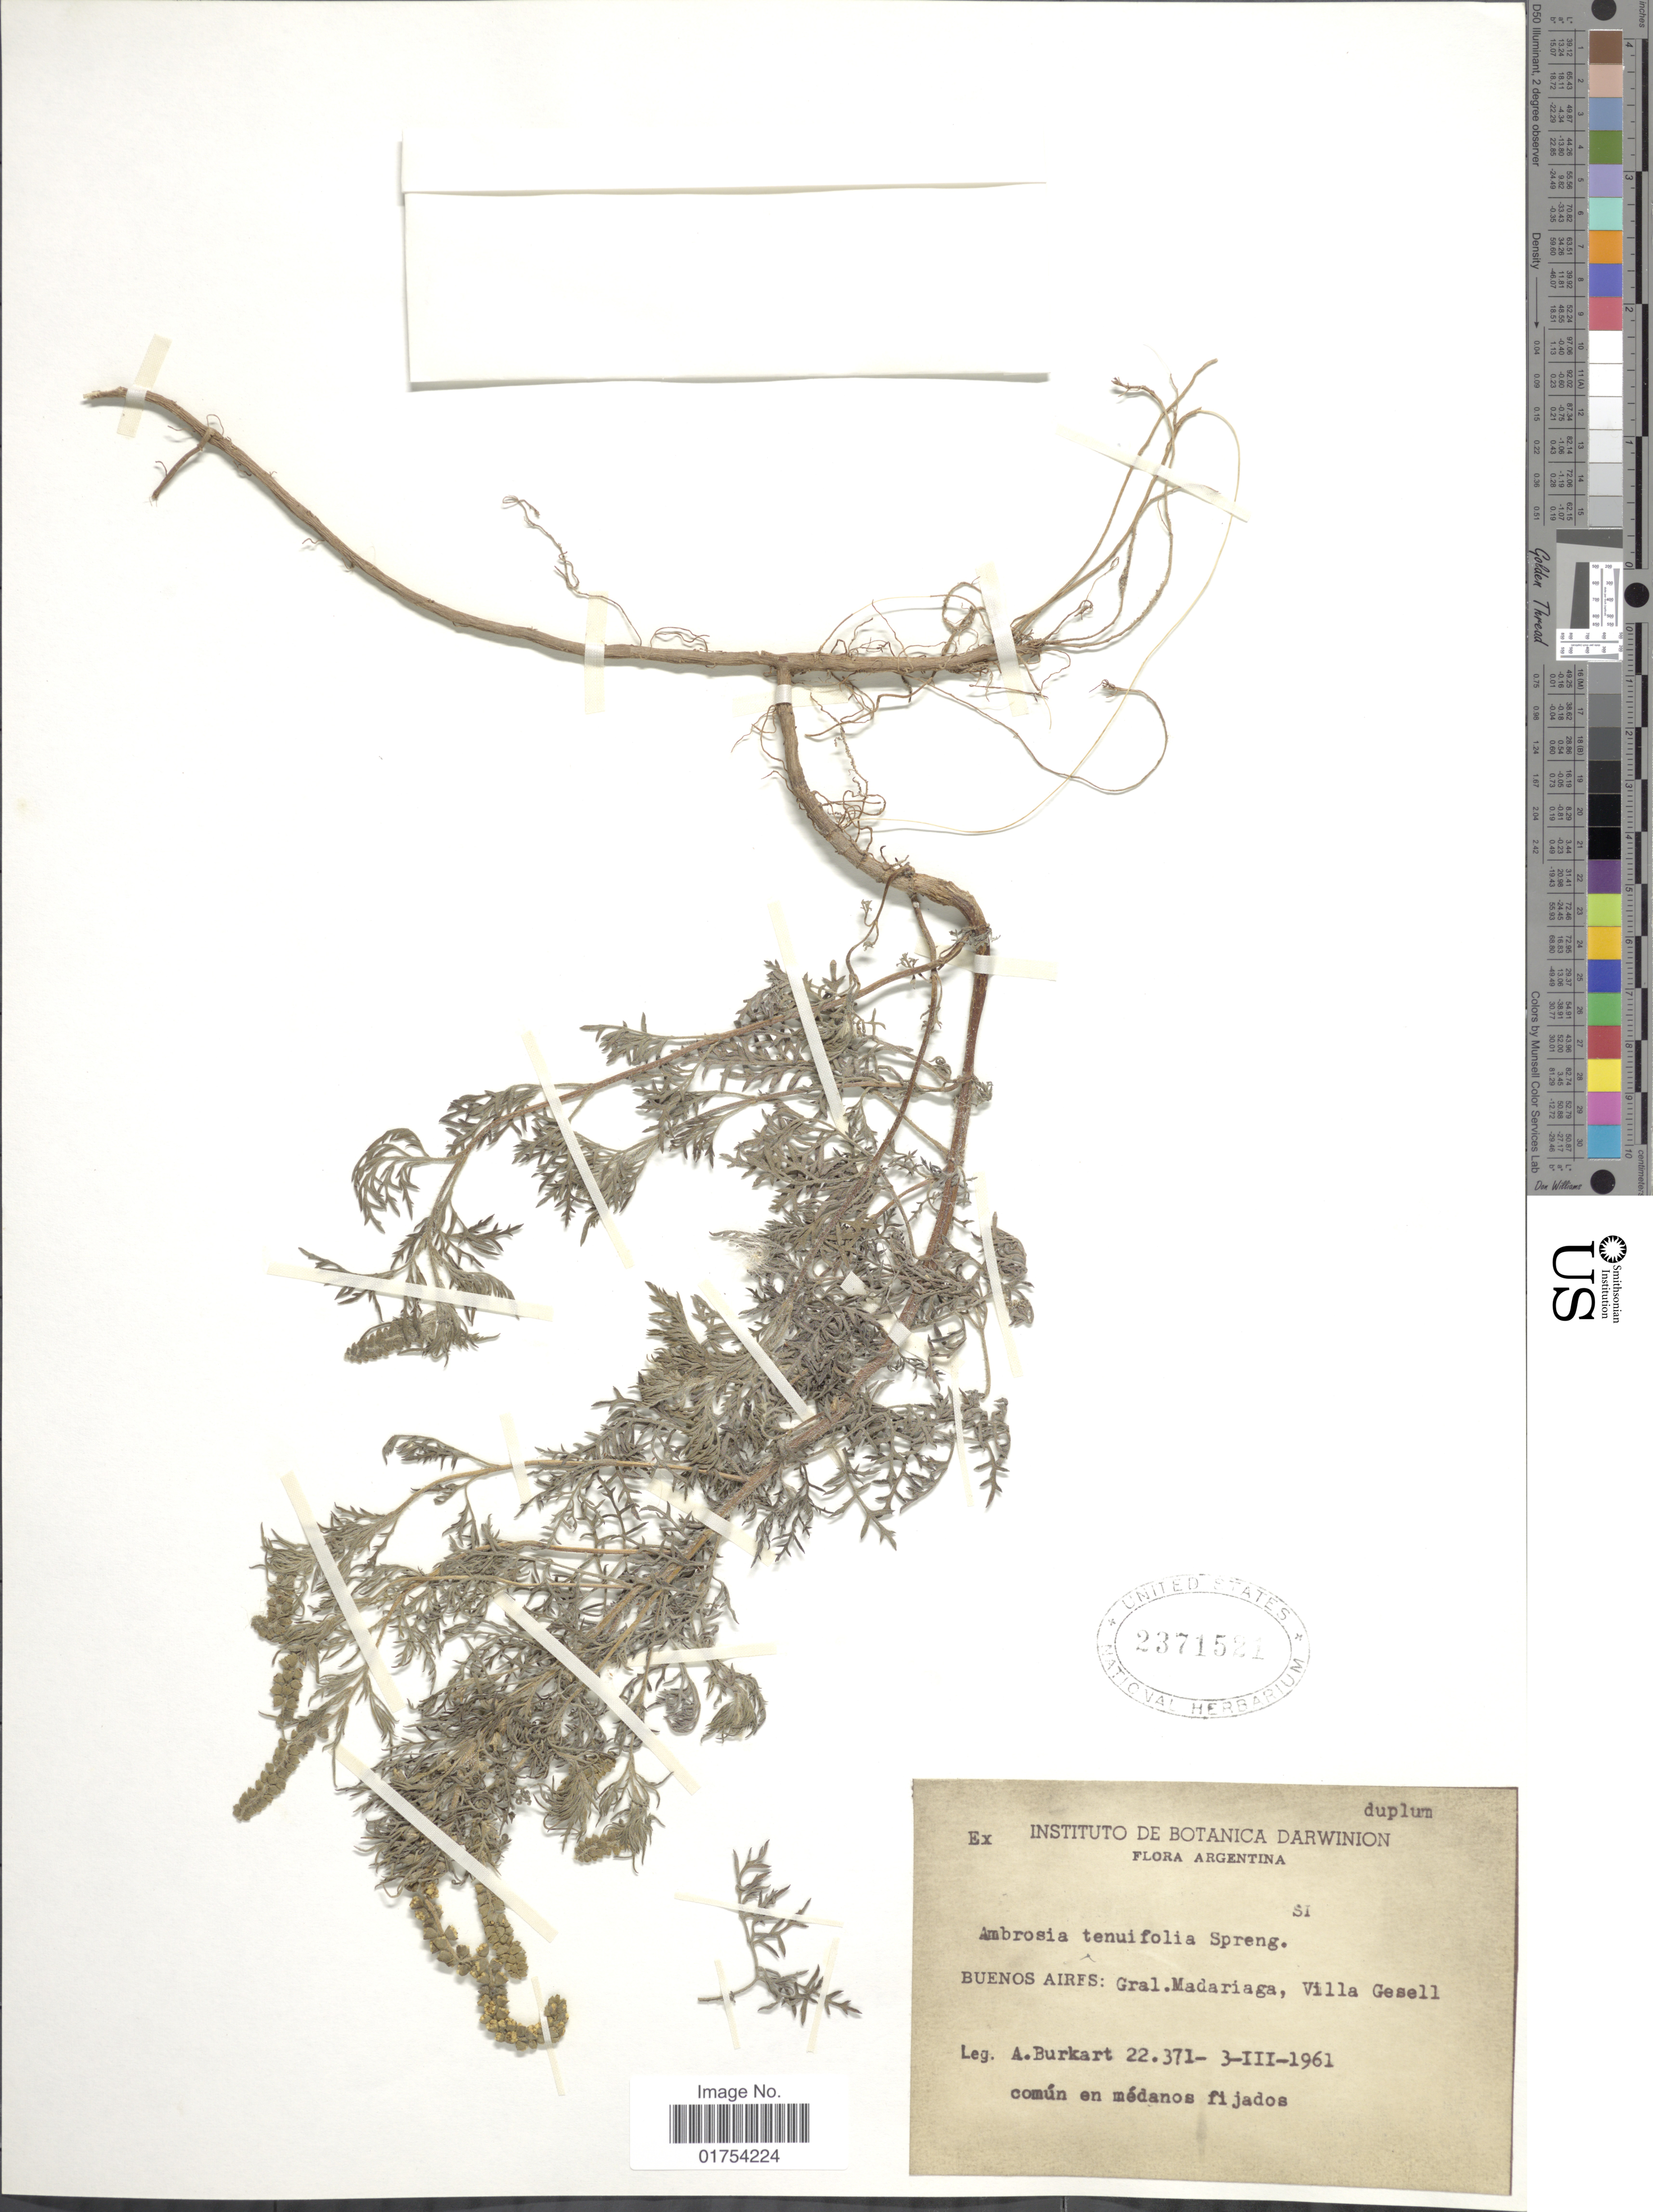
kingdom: Plantae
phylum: Tracheophyta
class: Magnoliopsida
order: Asterales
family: Asteraceae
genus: Ambrosia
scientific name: Ambrosia tenuifolia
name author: Spreng.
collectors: A. E. Burkart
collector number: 22371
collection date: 1961-03-03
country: Argentina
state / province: Buenos Aires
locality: Gral. Madariaga, Villa Gesell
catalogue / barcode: US 2371521